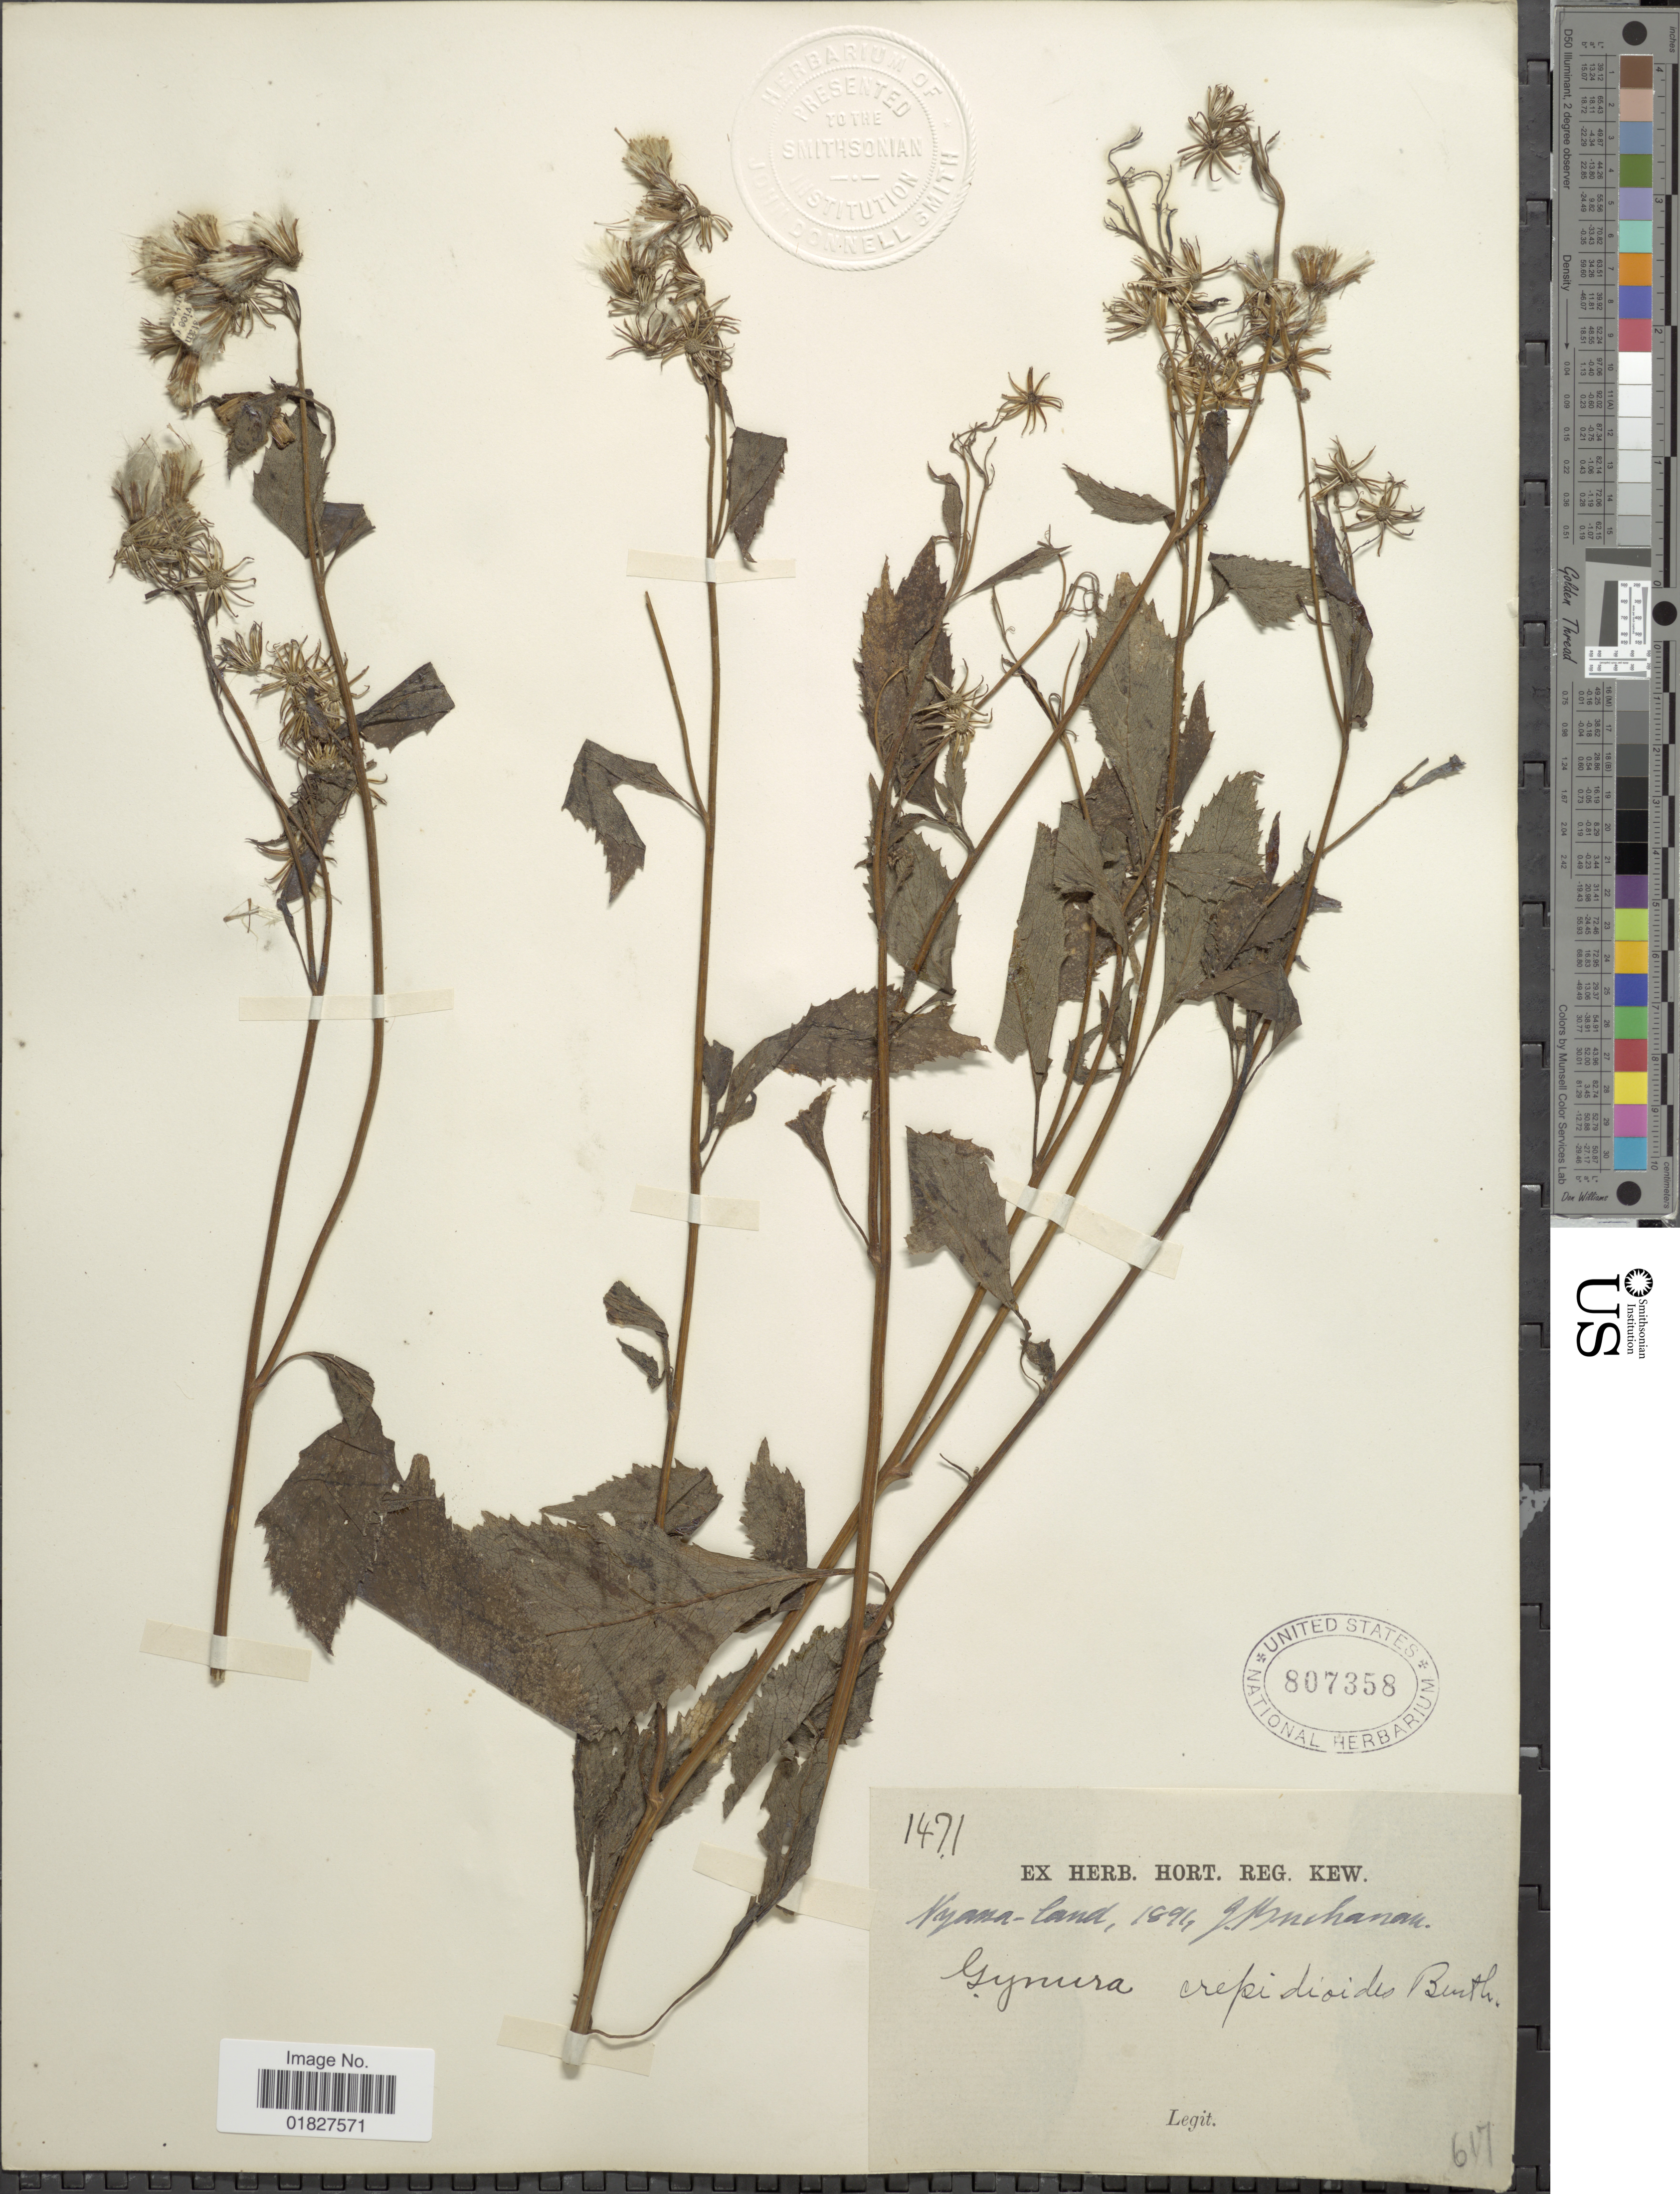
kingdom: Plantae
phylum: Tracheophyta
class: Magnoliopsida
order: Asterales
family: Asteraceae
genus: Crassocephalum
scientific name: Crassocephalum crepidioides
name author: (Benth.) S. Moore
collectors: J. Buchanan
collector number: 1471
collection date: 1891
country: Malawi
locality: Nyassa-land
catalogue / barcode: US 807358